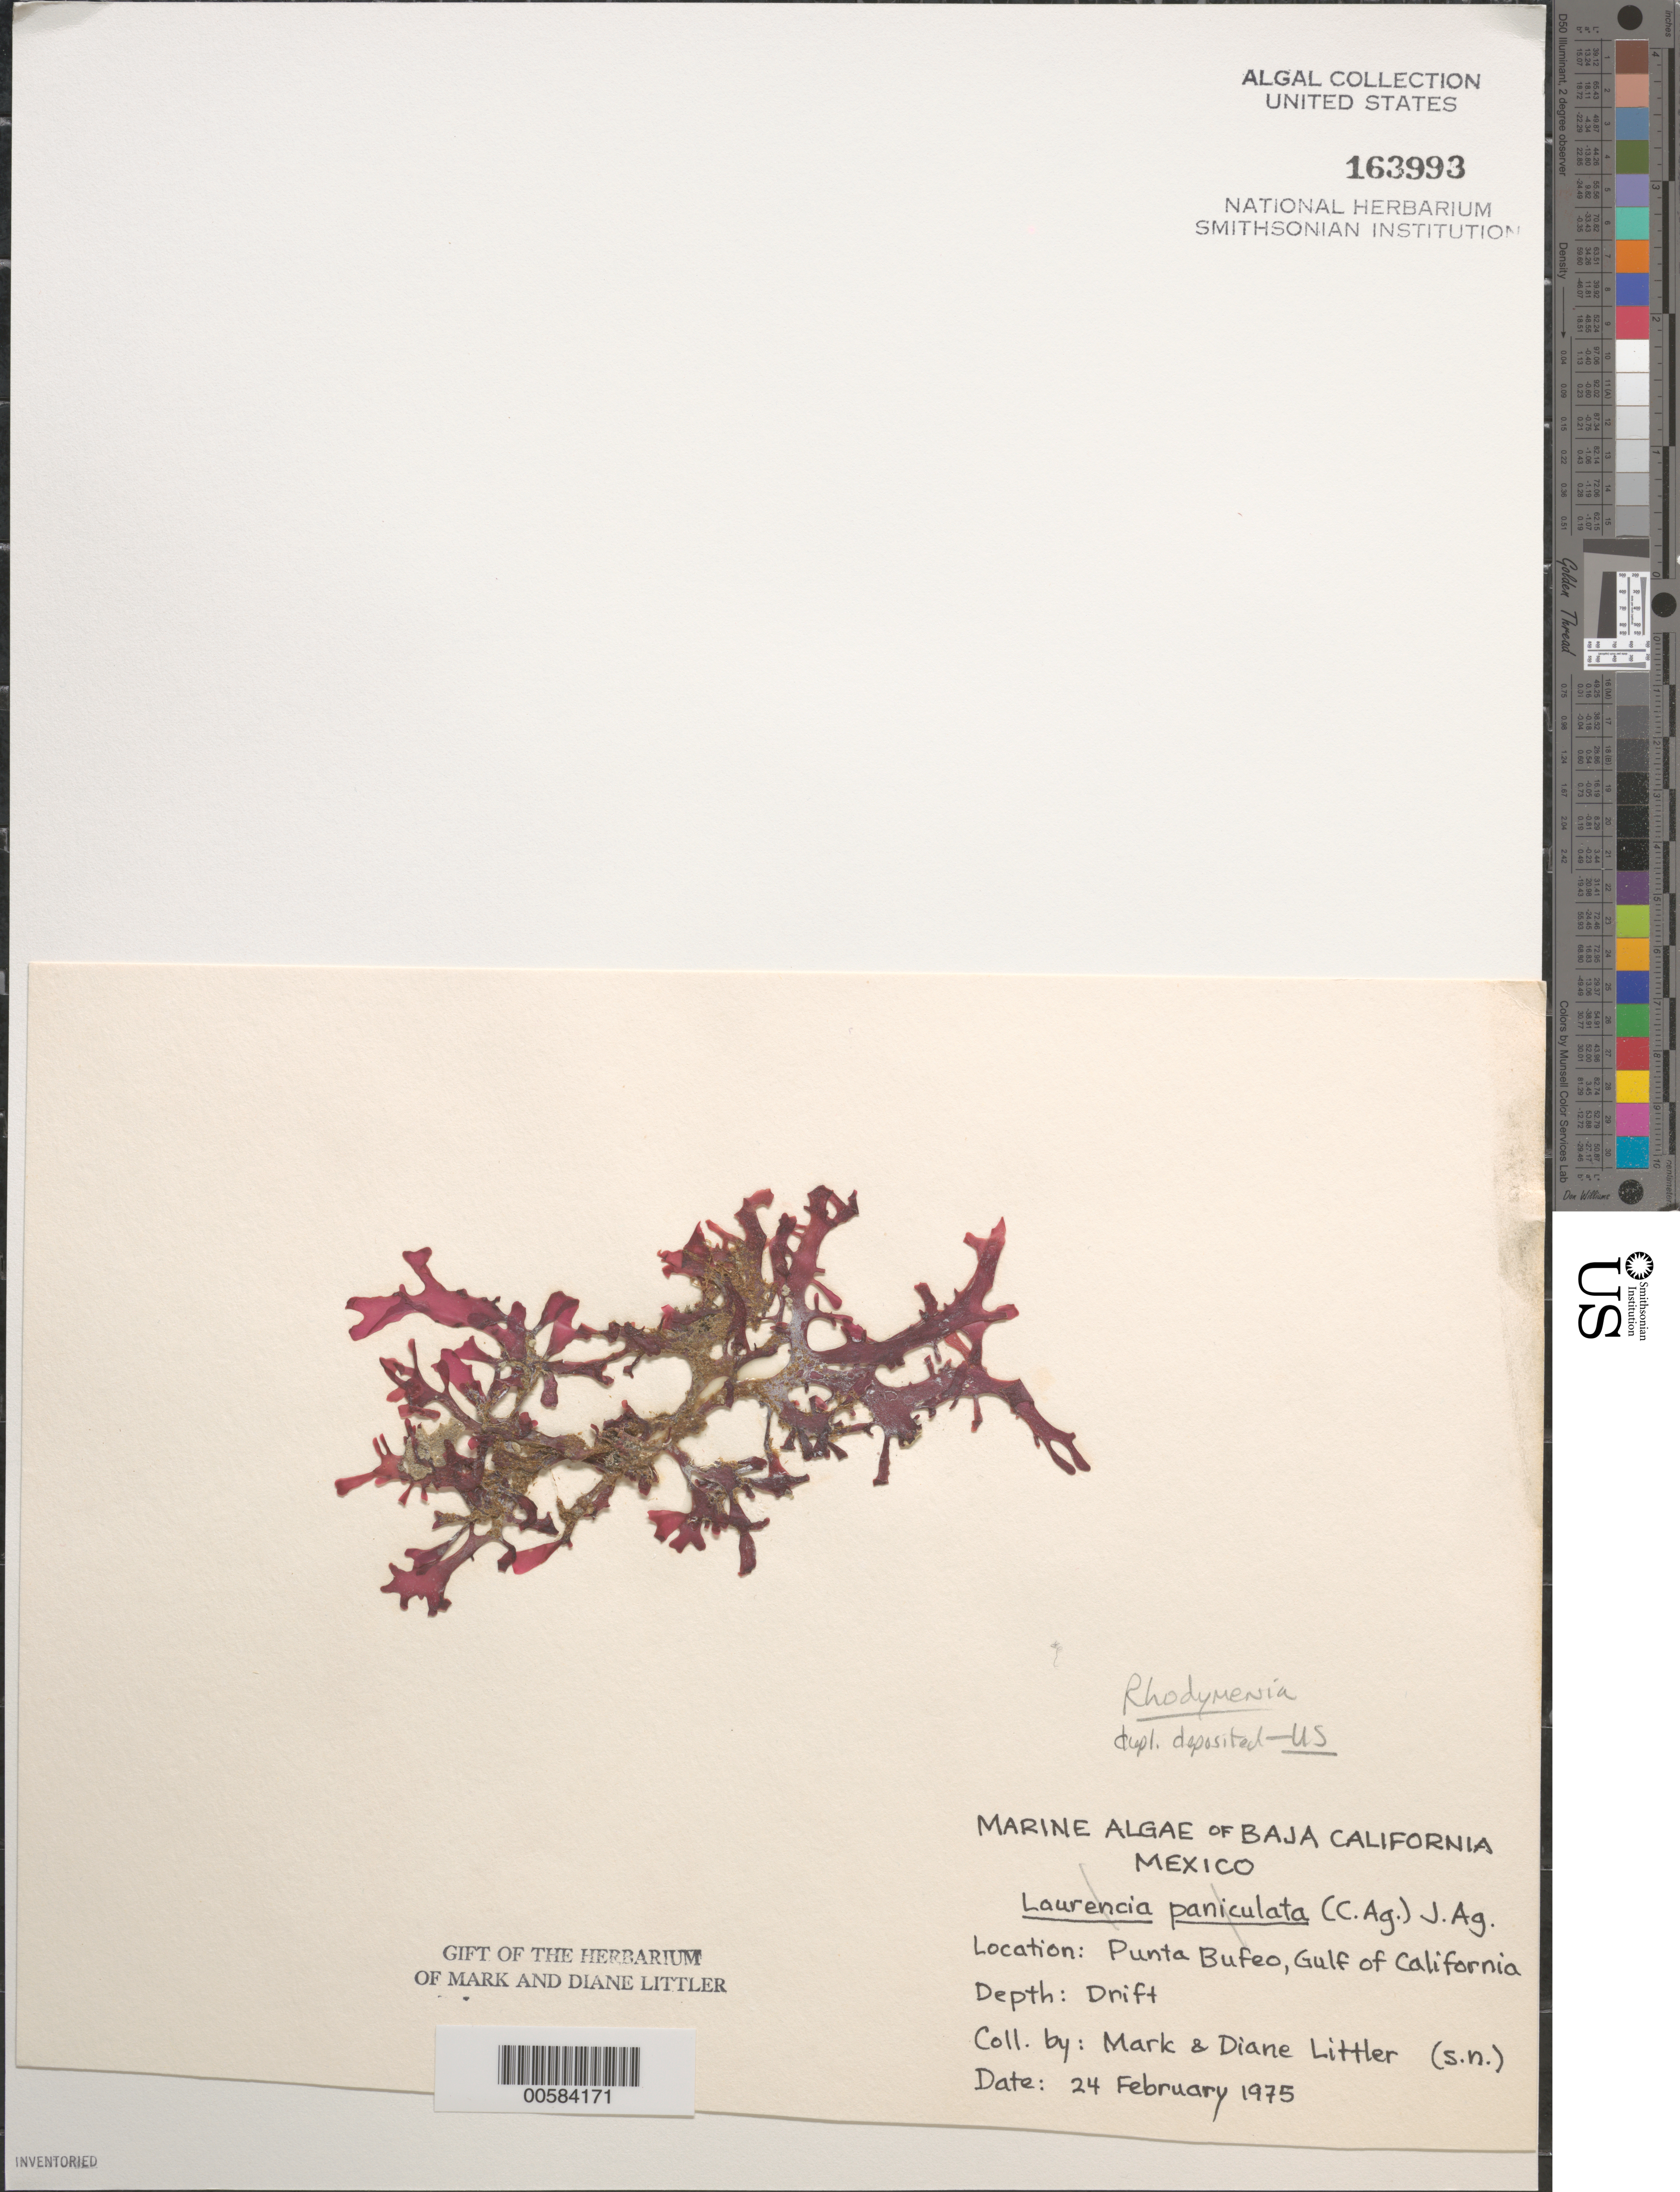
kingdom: Plantae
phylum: Rhodophyta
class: Florideophyceae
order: Rhodymeniales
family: Rhodymeniaceae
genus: Rhodymenia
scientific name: Rhodymenia sp.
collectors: M. M. Littler & D. S. Littler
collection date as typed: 24 Feb 1975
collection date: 1975-02-24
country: Mexico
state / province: Baja California Norte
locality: Punta Bufeo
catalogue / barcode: US 163993